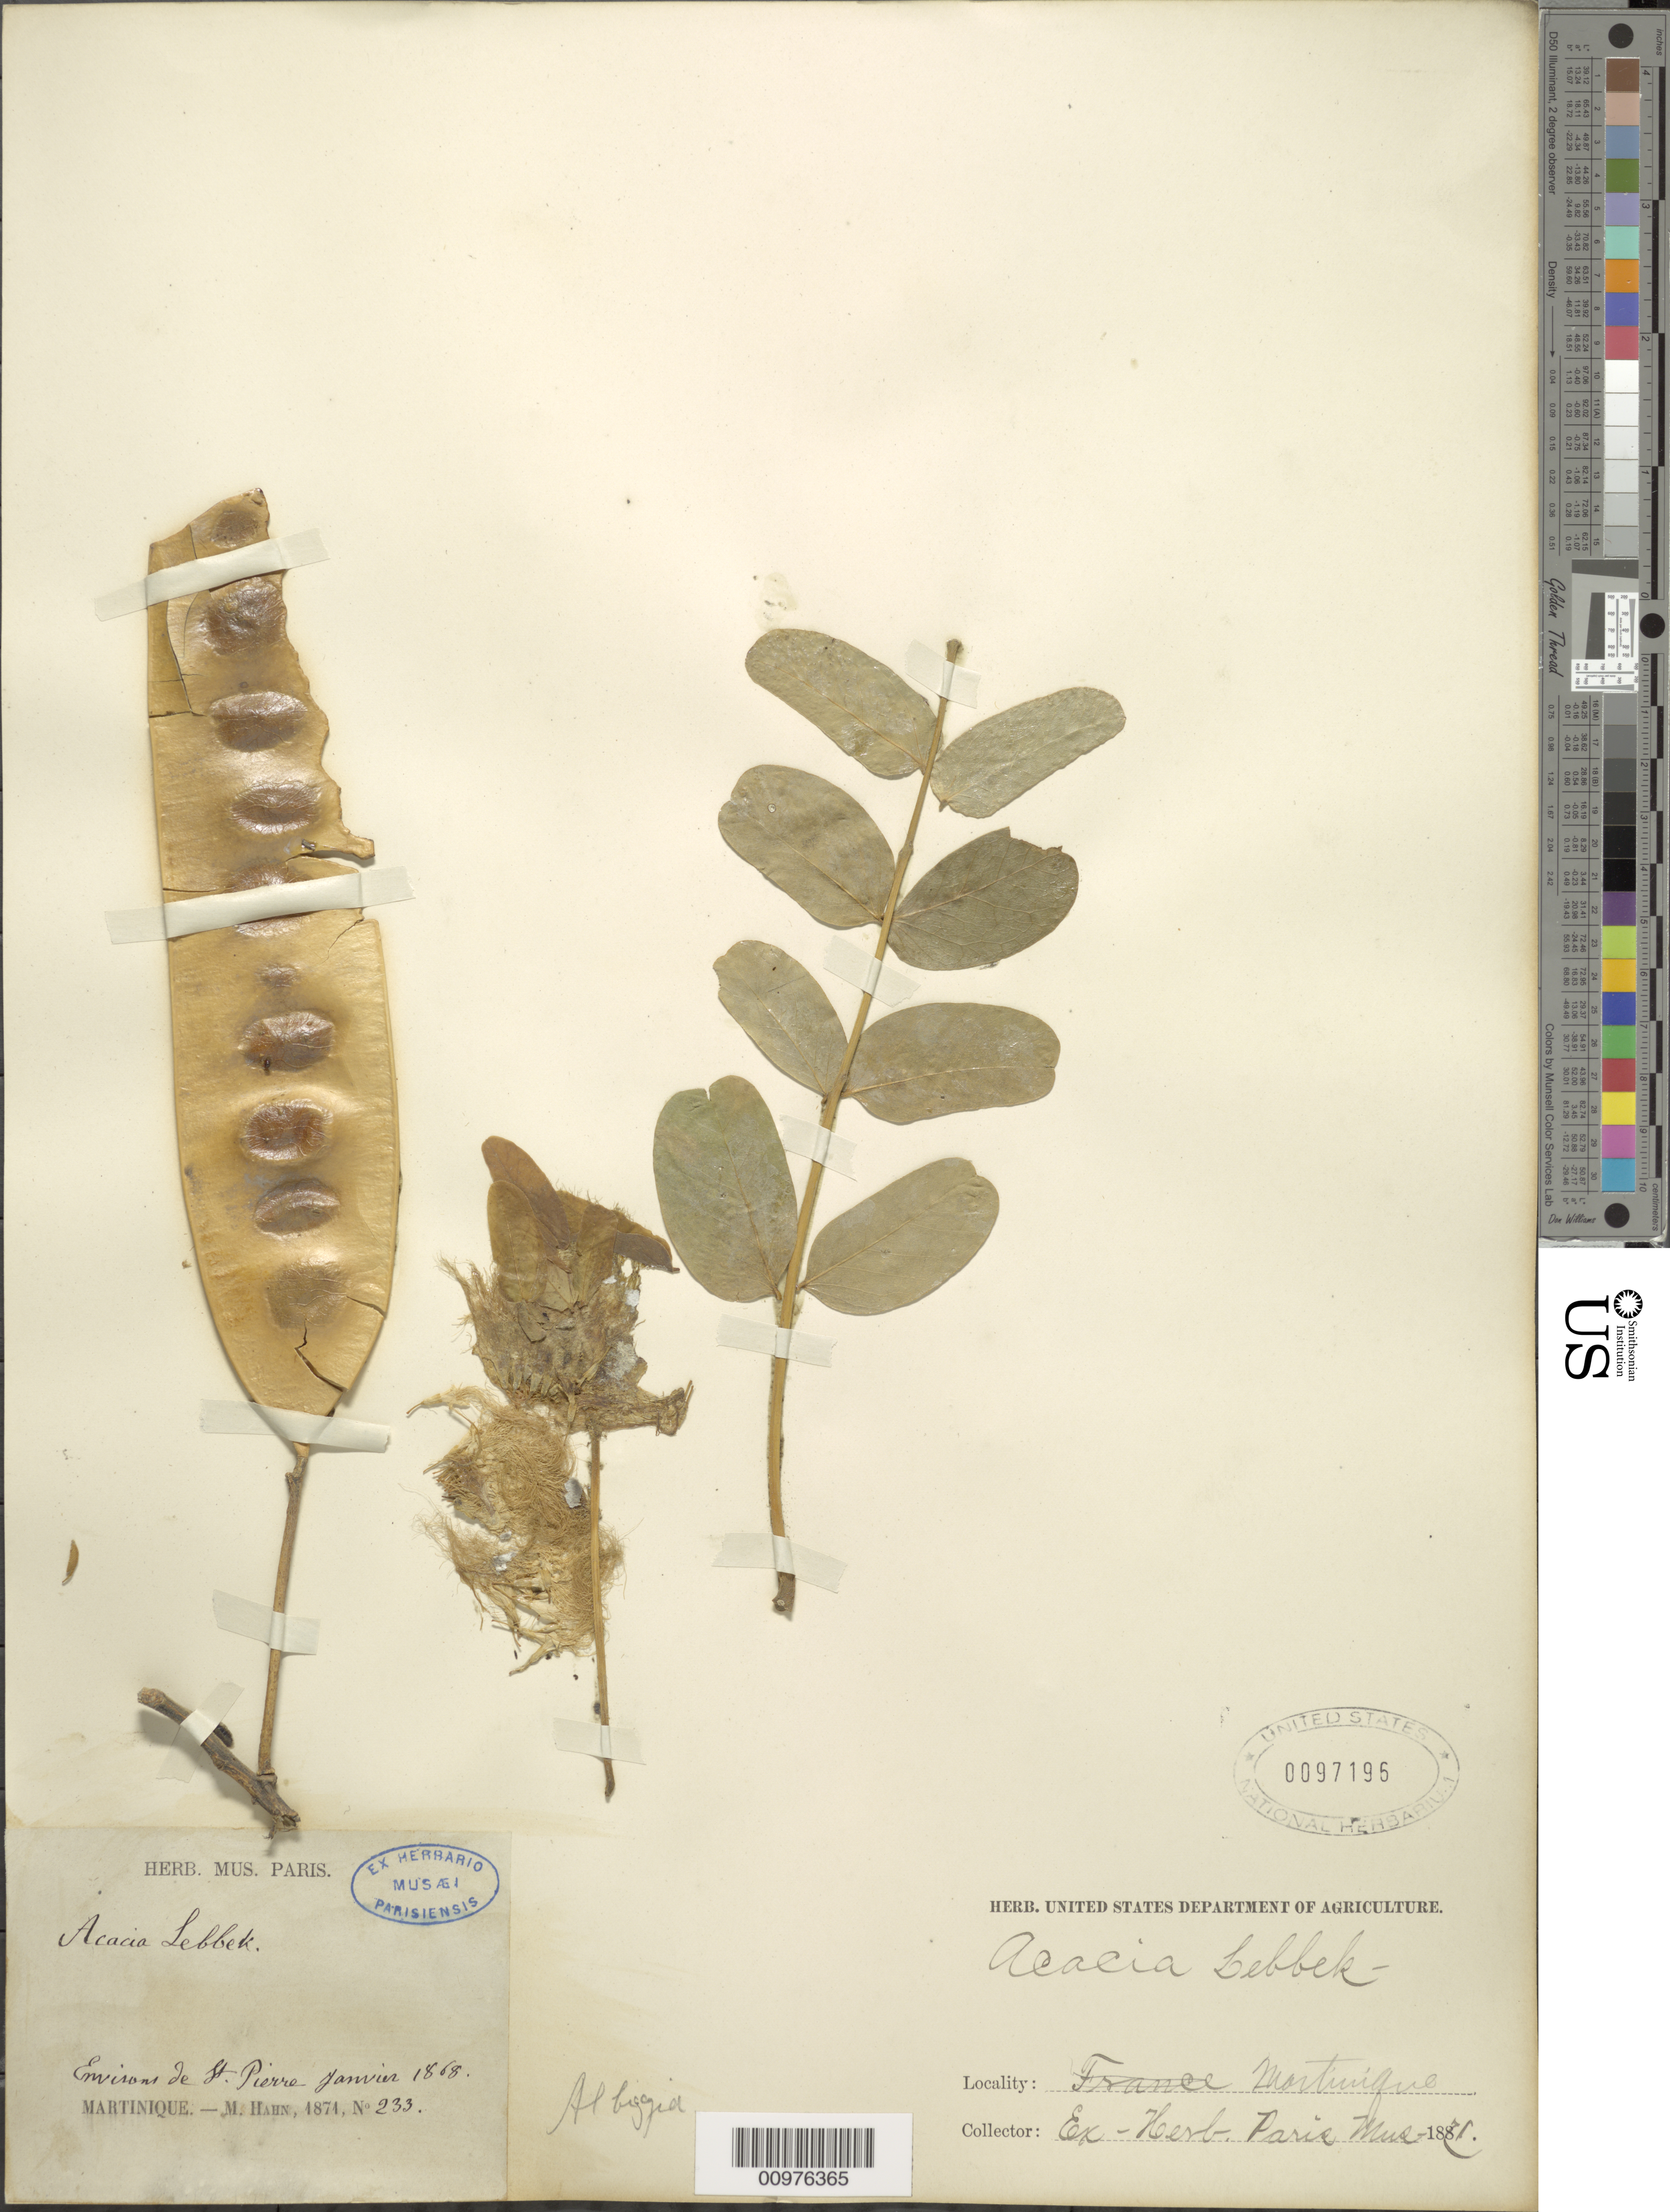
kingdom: Plantae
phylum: Tracheophyta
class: Magnoliopsida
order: Fabales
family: Fabaceae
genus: Albizia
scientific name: Albizia lebbeck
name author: (L.) Benth.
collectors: M. Hahn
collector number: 233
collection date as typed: Jan 1868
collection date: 1868-01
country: Martinique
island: Martinique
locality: Martinique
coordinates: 0 N, 0 E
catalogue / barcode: US 97196